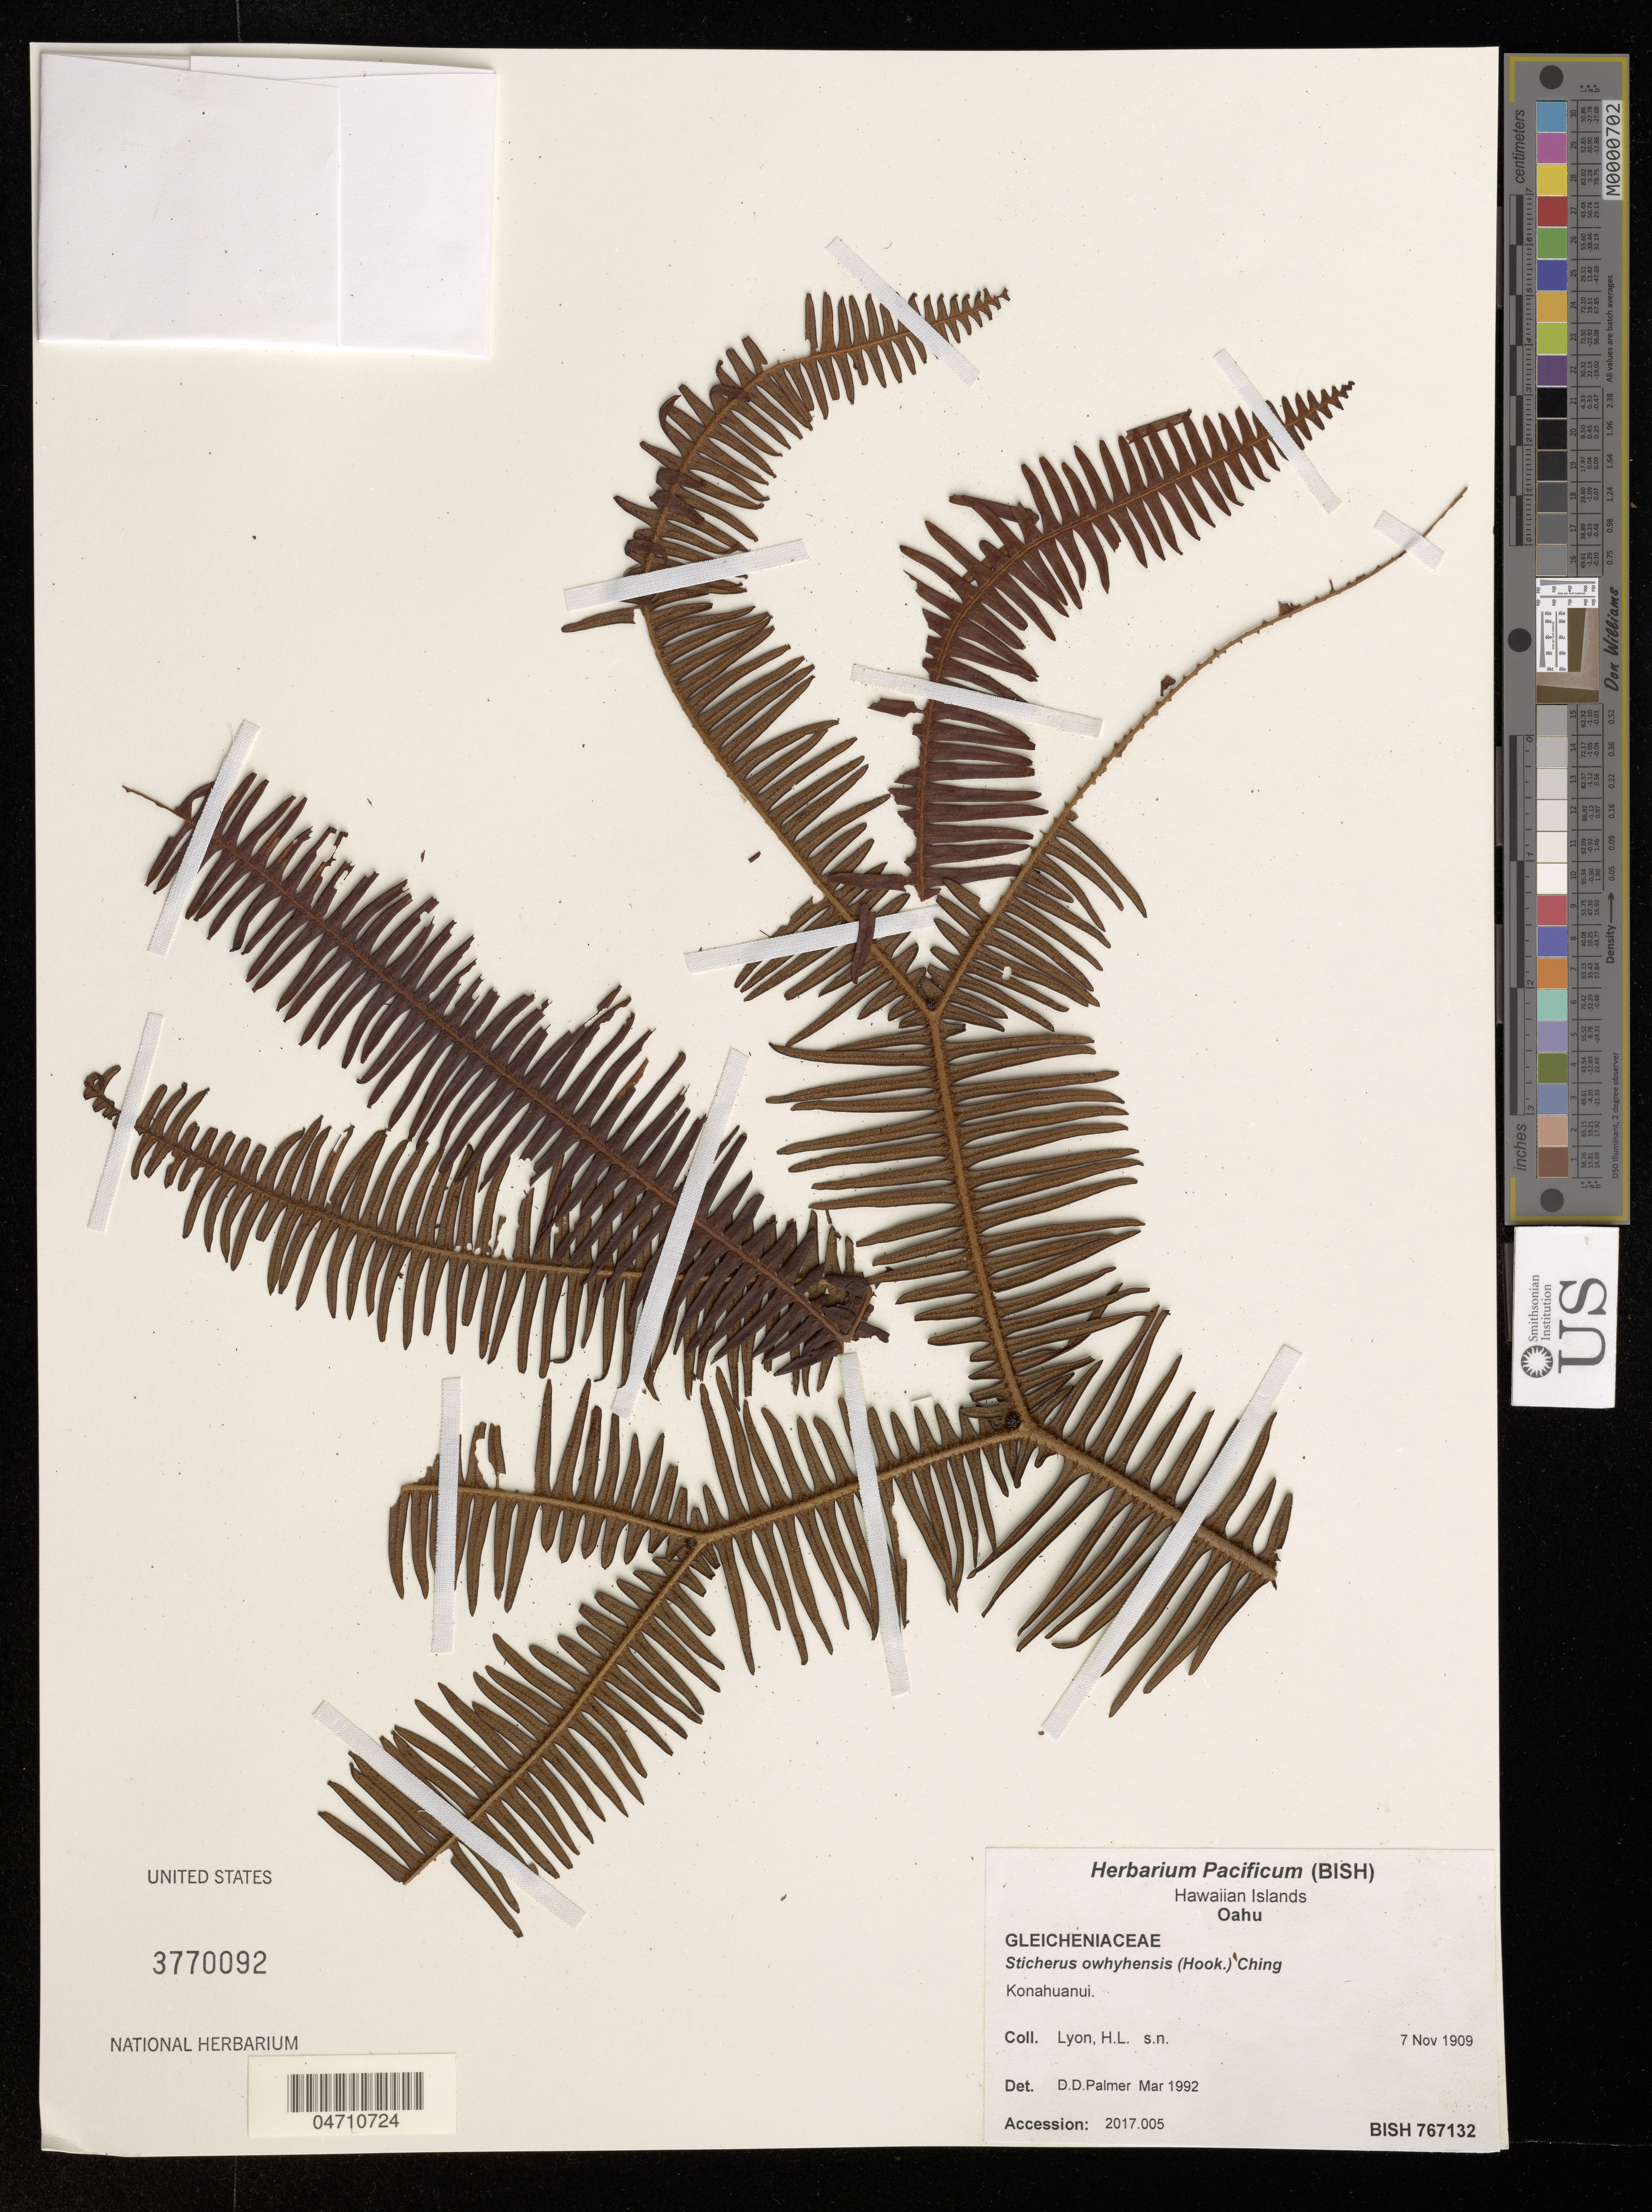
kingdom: Plantae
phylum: Tracheophyta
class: Polypodiopsida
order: Gleicheniales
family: Gleicheniaceae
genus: Sticherus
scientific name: Sticherus owhyhensis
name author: (Hook.) Ching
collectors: H. Lyon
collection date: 1909-11-07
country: United States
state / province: Hawaii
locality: Hawaiian Islands. Oahu. Konahuanui.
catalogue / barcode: US 3770092